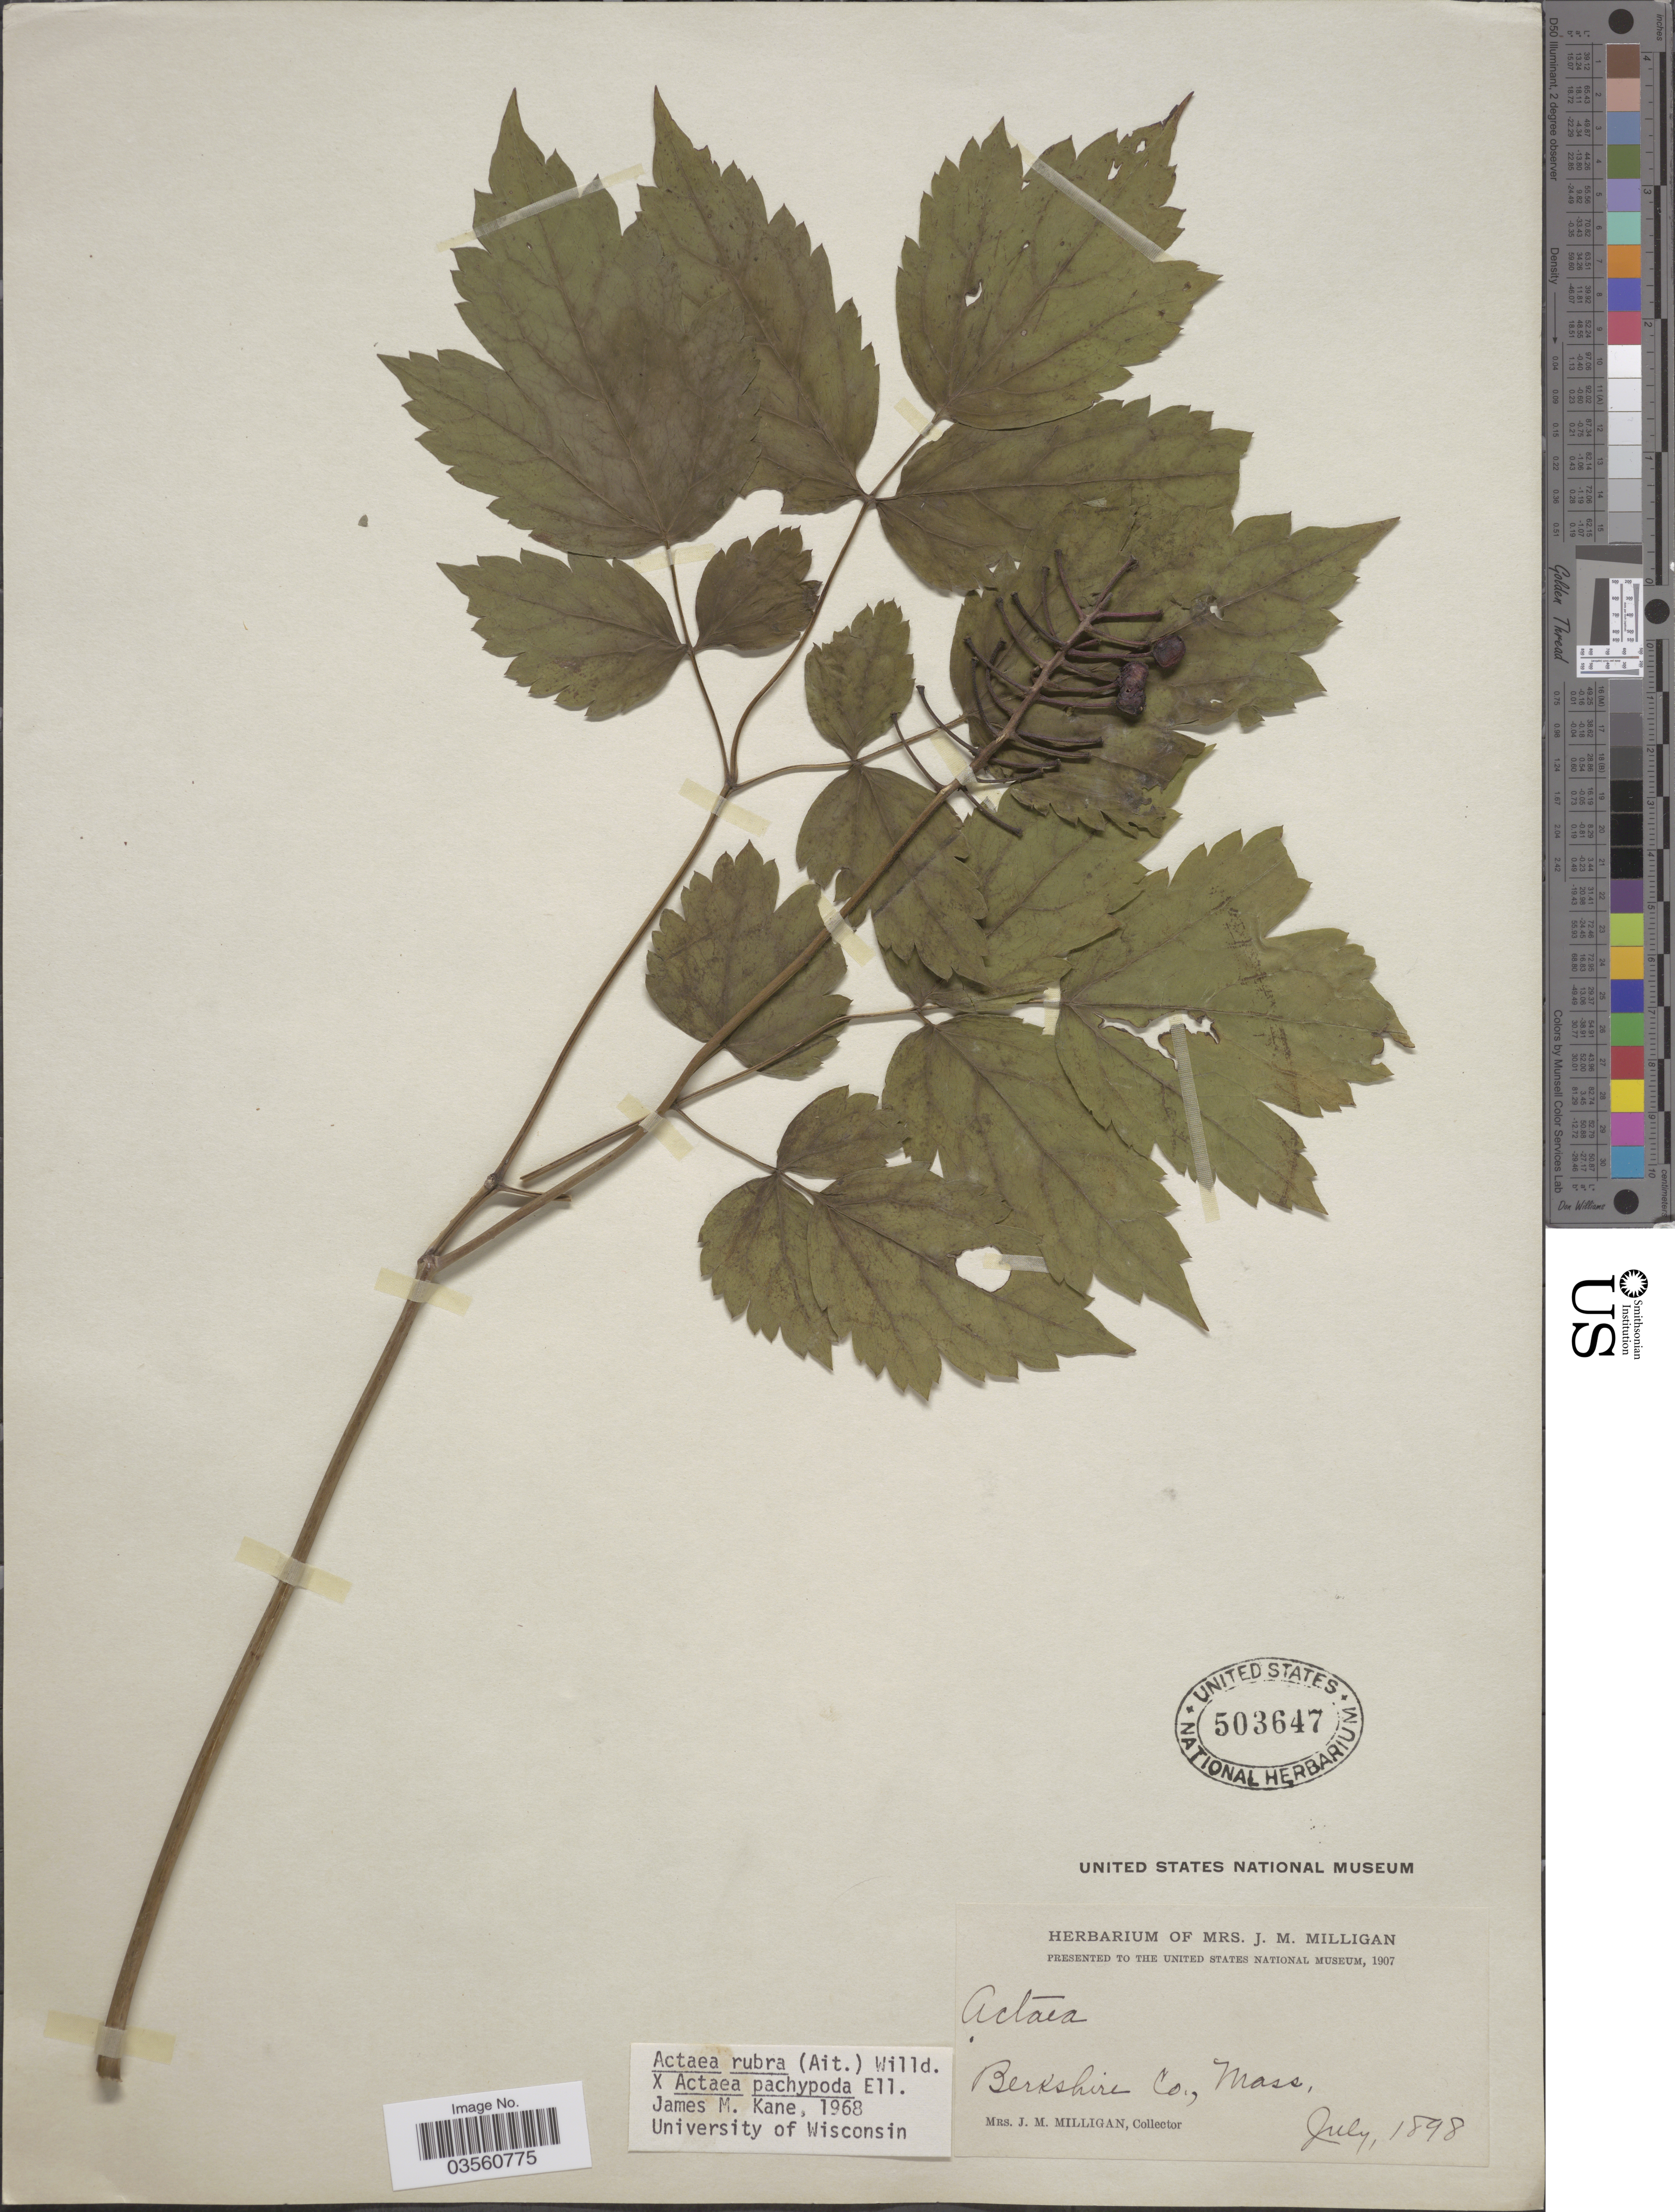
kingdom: Plantae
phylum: Tracheophyta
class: Magnoliopsida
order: Ranunculales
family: Ranunculaceae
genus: Actaea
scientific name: Actaea rubra x A. pachypoda Elliott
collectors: J. Milligan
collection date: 1898-07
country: United States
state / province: Massachusetts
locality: Berkshire Co.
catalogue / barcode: US 503647